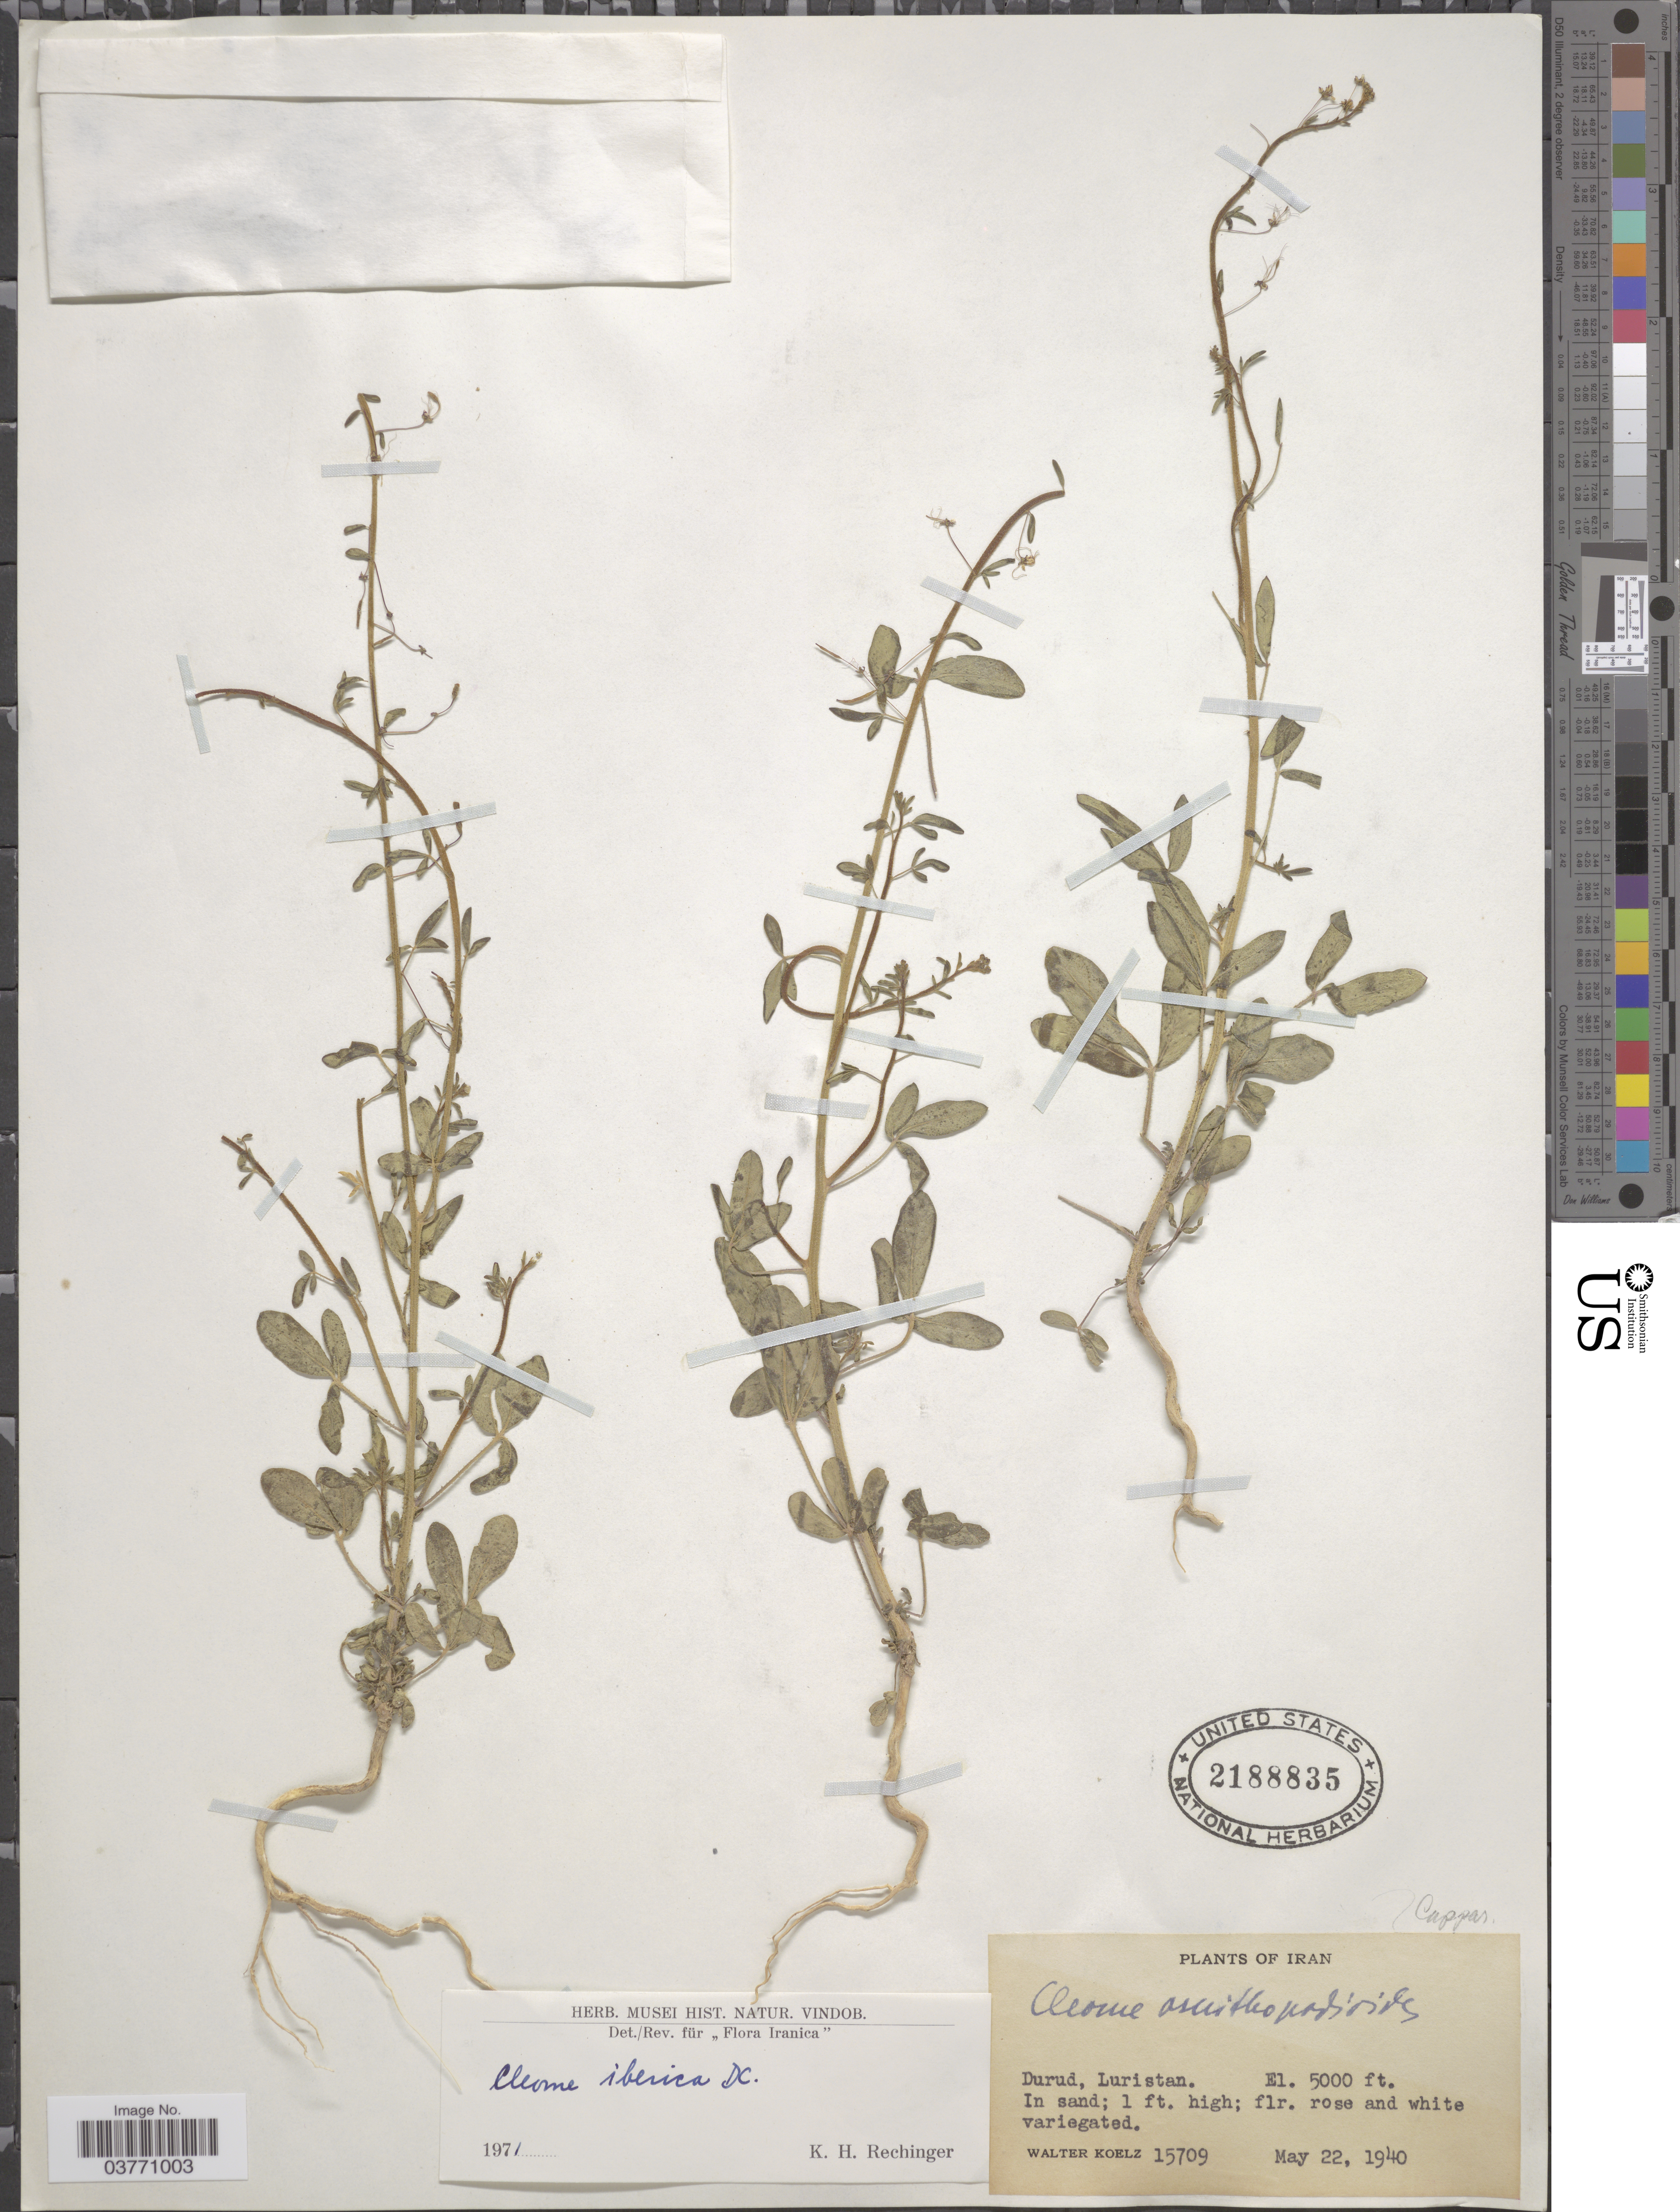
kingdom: Plantae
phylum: Tracheophyta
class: Magnoliopsida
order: Brassicales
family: Cleomaceae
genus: Cleome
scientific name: Cleome iberica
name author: DC.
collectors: W. N. Koelz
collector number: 15709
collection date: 1940-05-22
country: Iran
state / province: Lorestan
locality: Durud, Luristan.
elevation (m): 1524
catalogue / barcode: US 2188835